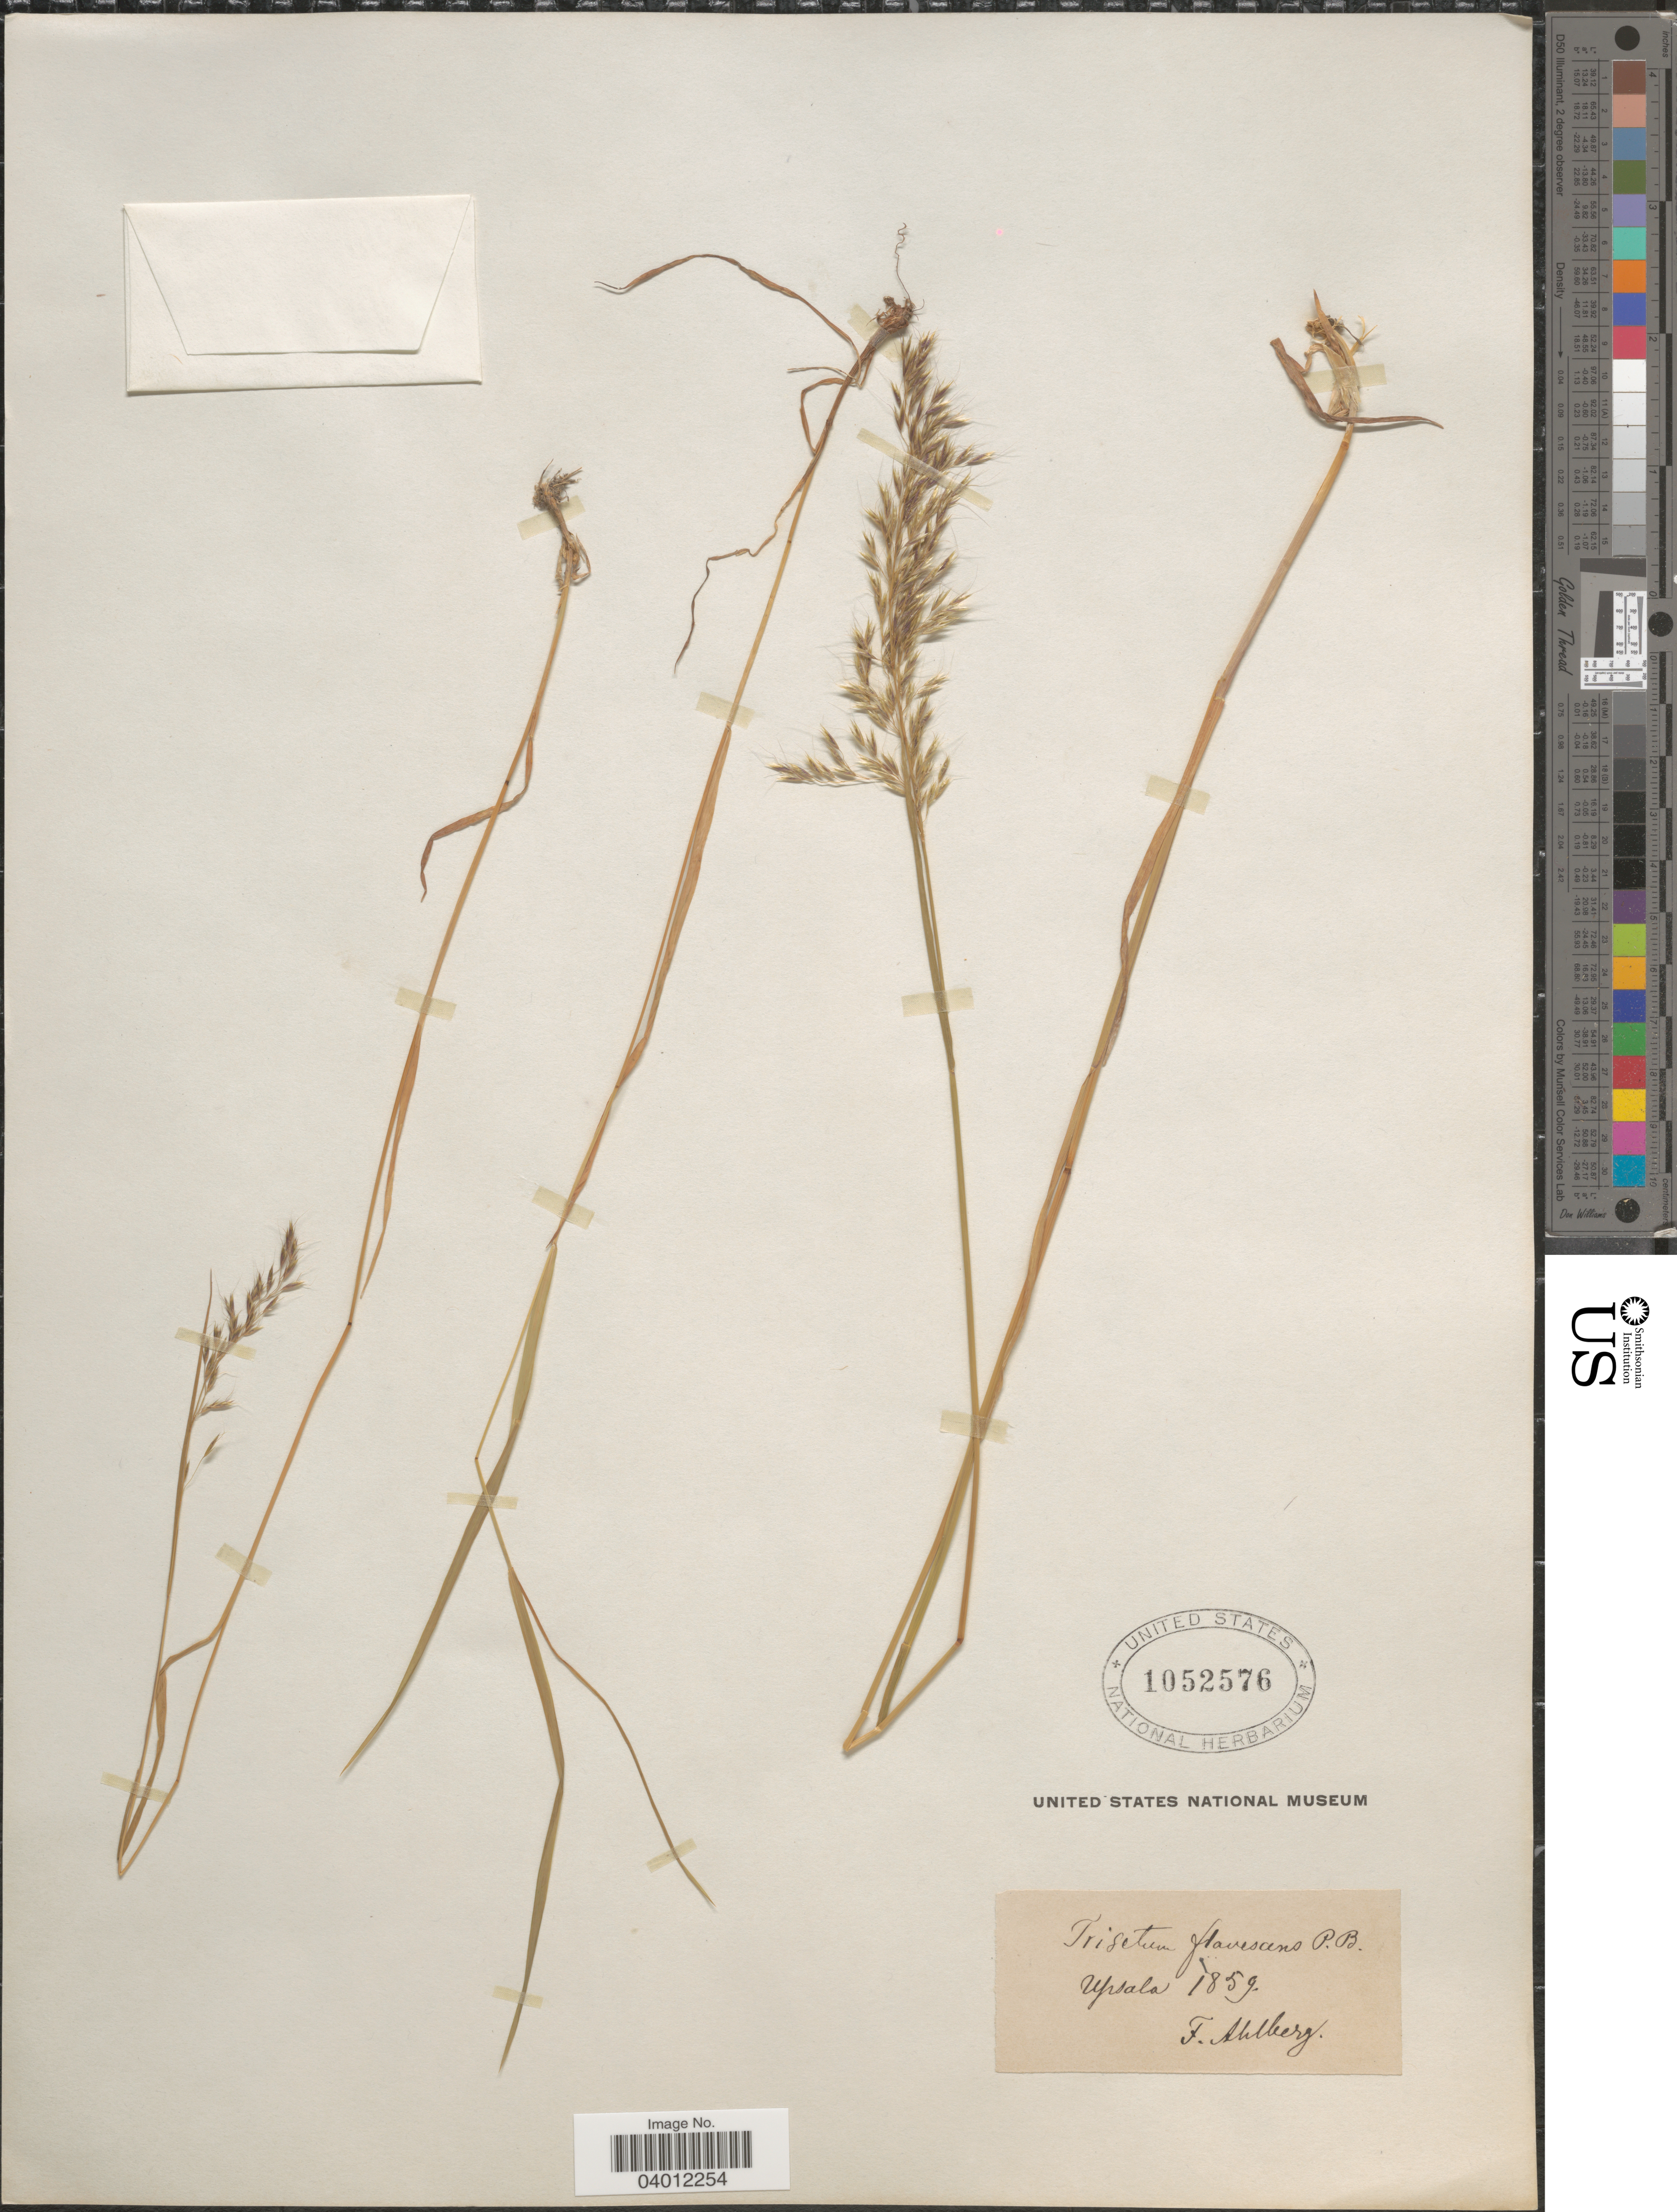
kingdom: Plantae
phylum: Tracheophyta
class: Liliopsida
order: Poales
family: Poaceae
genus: Trisetum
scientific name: Trisetum flavescens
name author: (L.) P. Beauv.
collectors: F. Ahlberg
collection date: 1859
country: Sweden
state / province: Uppsala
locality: Upsala.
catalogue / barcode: US 1052576